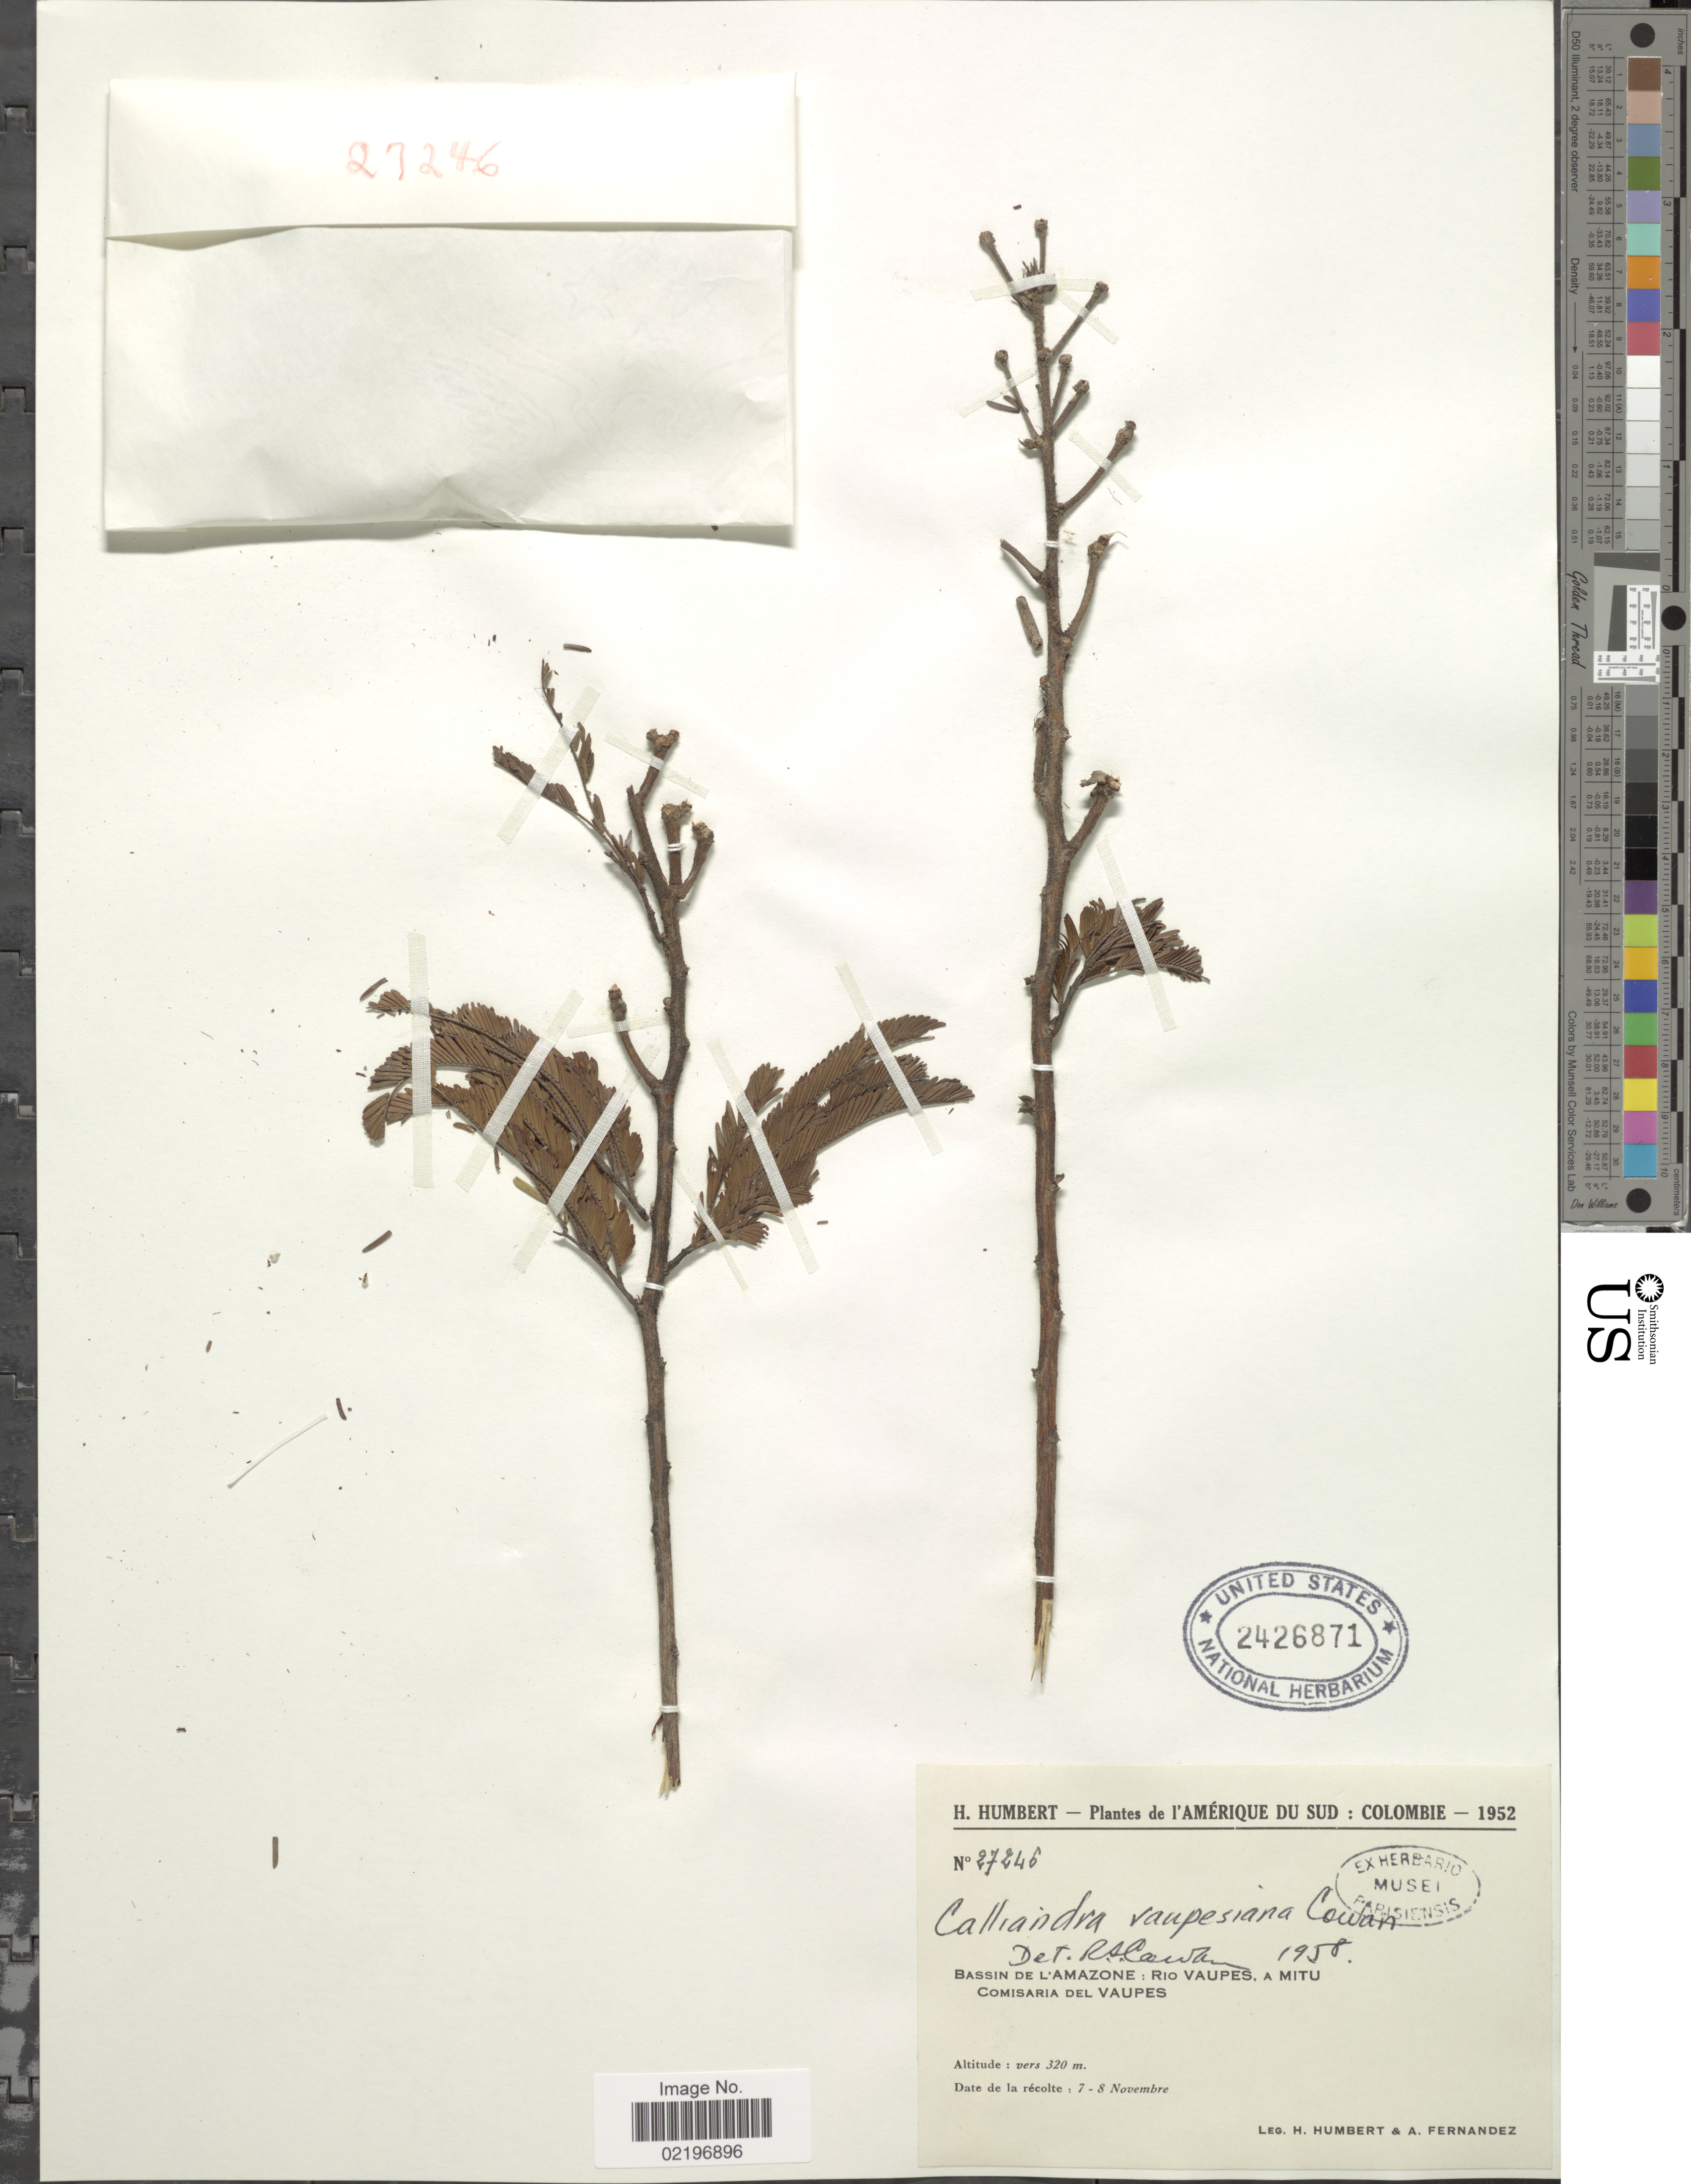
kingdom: Plantae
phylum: Tracheophyta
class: Magnoliopsida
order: Fabales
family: Fabaceae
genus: Calliandra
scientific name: Calliandra vaupesiana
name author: R.S. Cowan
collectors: H. Humbert & A. Fernandez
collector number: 27246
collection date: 1952-11-07/1952-11-08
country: Colombia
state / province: Vaupés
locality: L'Amerique Du Sud : Colombie. Bassin de L 'Amazone : Rio Vaupes, a Mitu. Comisaria del Vaupes.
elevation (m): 320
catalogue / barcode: US 2426871